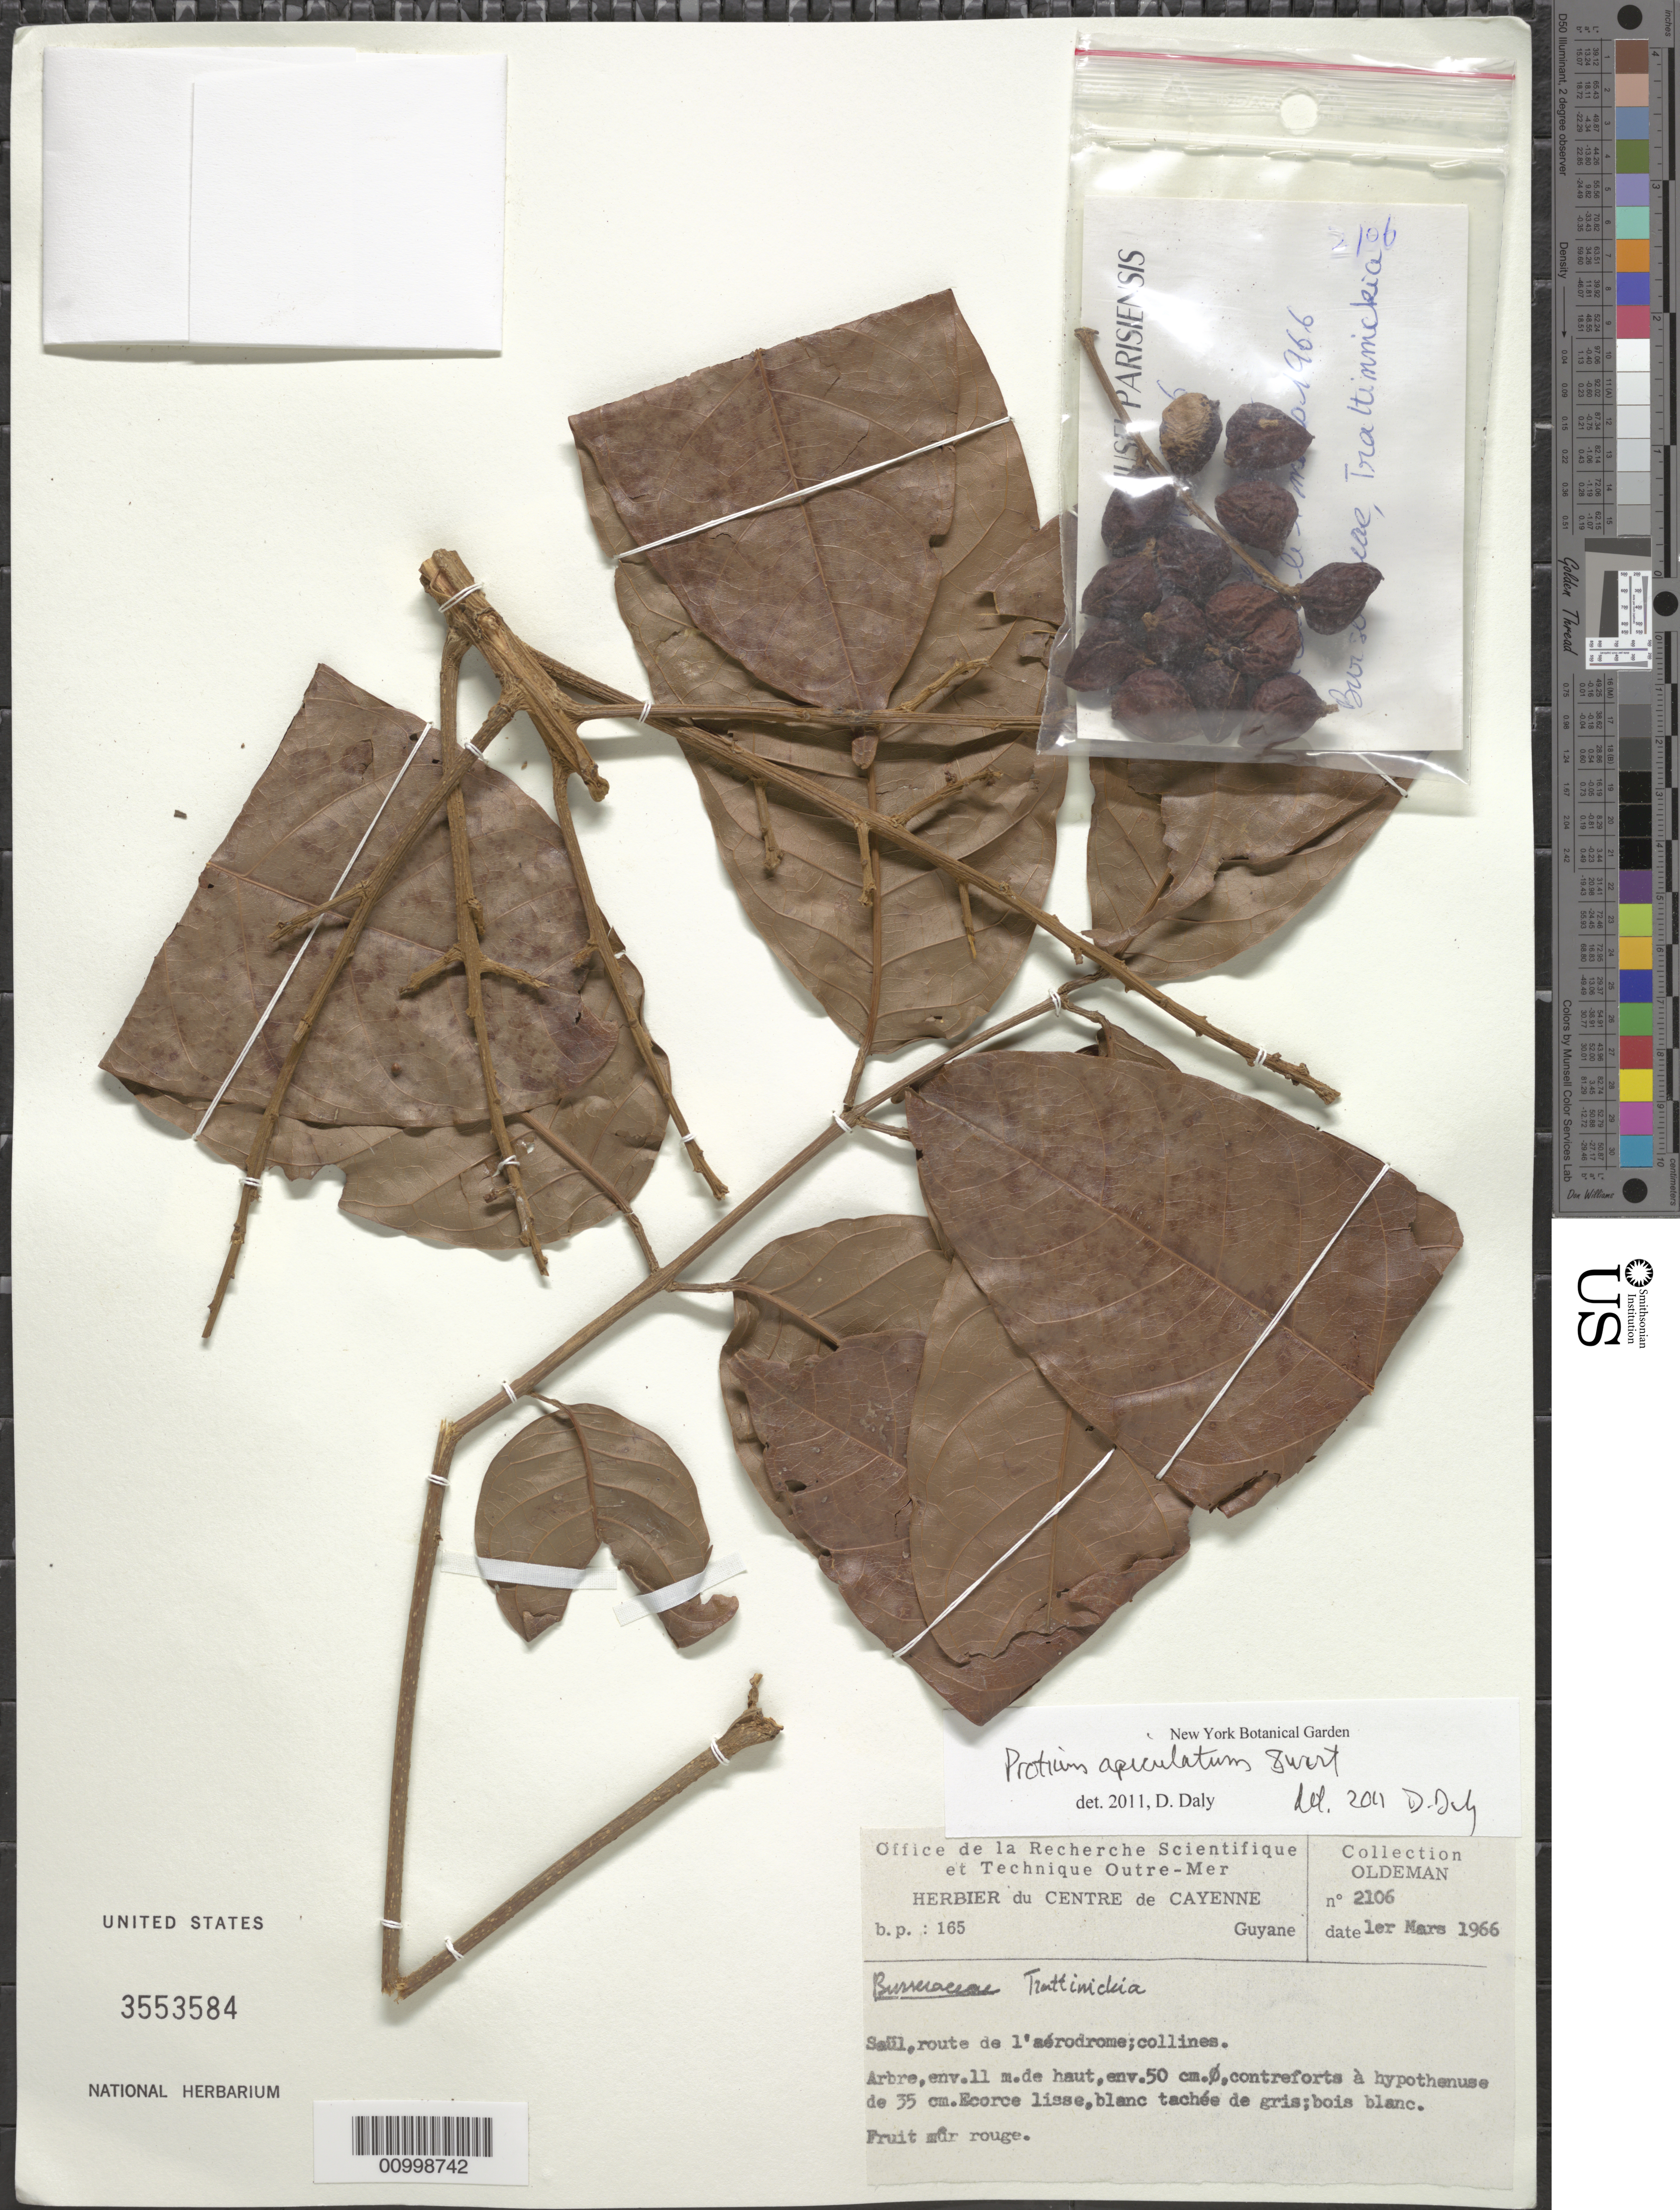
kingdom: Plantae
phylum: Tracheophyta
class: Magnoliopsida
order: Sapindales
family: Burseraceae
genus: Protium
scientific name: Protium apiculatum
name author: Swart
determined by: Daly, D. C.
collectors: R. Oldeman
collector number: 2106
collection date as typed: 1-Mar-66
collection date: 1966-03-01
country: French Guiana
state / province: Saint-Laurent-du-Maroni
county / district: Saül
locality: Saül, route de l'aérodrome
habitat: Collines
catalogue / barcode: US 3553584